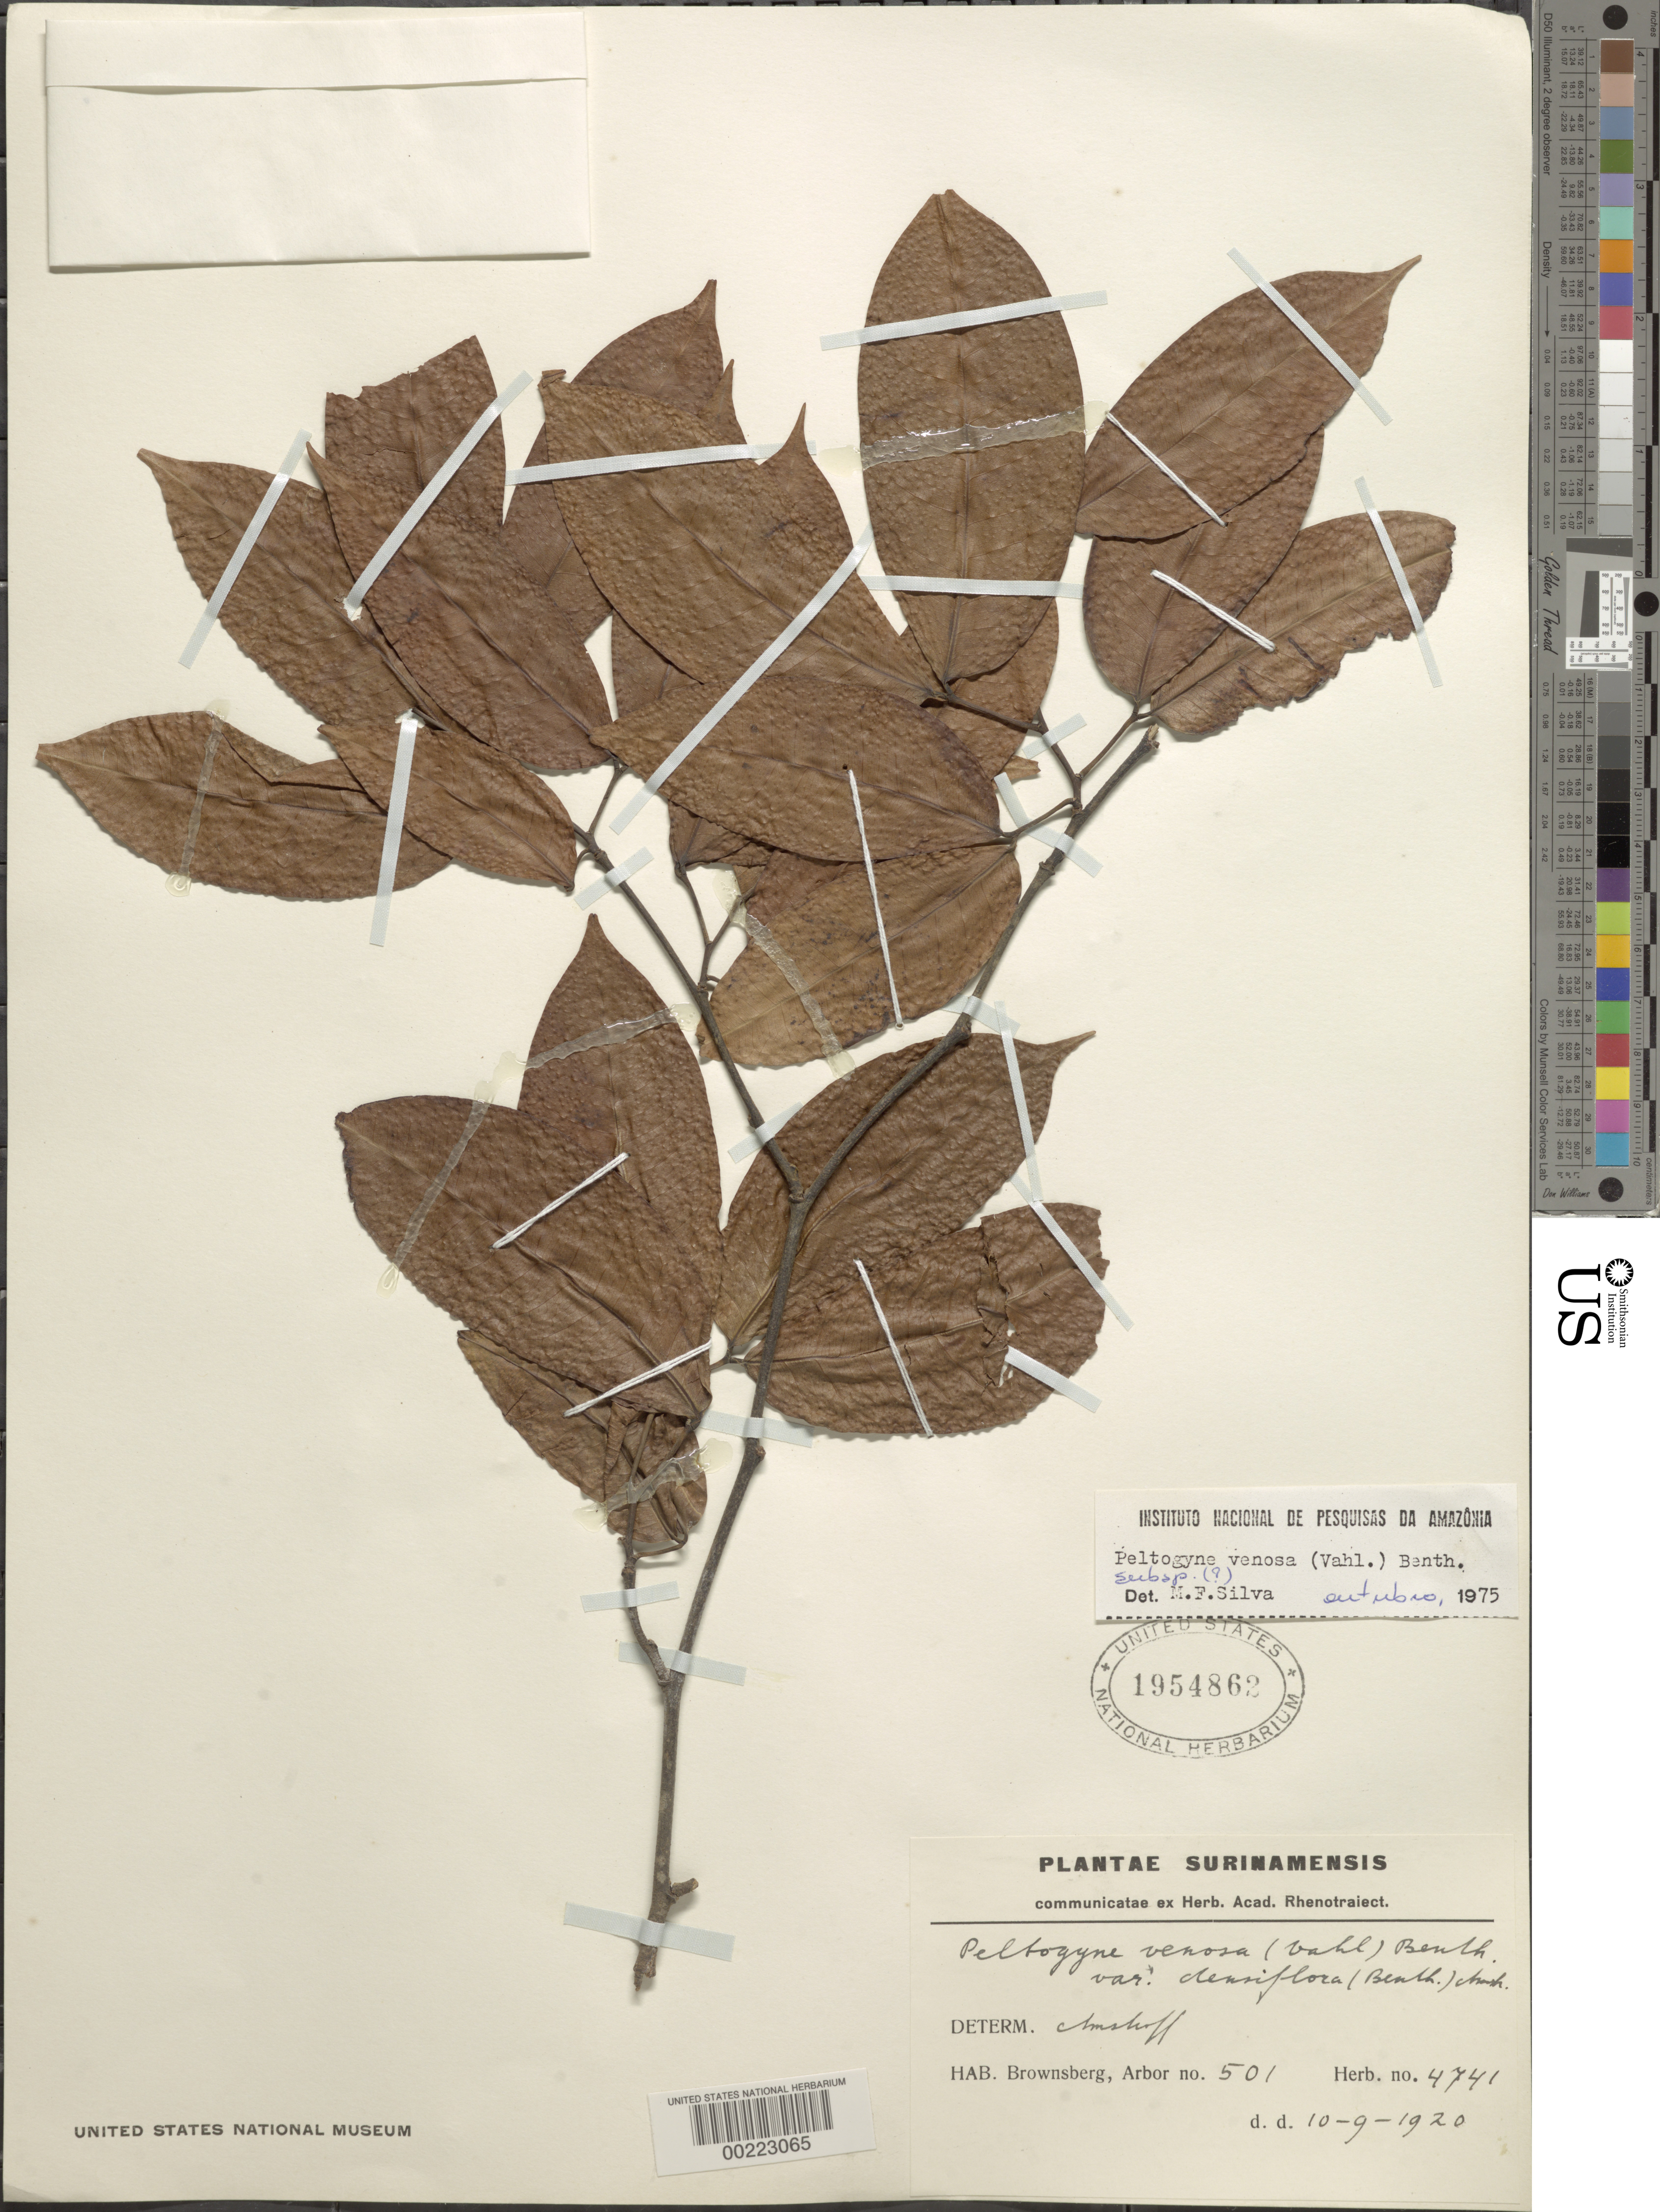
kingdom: Plantae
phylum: Tracheophyta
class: Magnoliopsida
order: Fabales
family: Fabaceae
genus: Peltogyne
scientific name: Peltogyne venosa subsp. venosa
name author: (Vahl) Benth.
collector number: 4741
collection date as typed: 10 Sep 1920 or 09 Oct 1920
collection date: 1920-09-10 or 1920-10-09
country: Suriname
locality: Brownsberg, arbor no. 501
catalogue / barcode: US 1954862